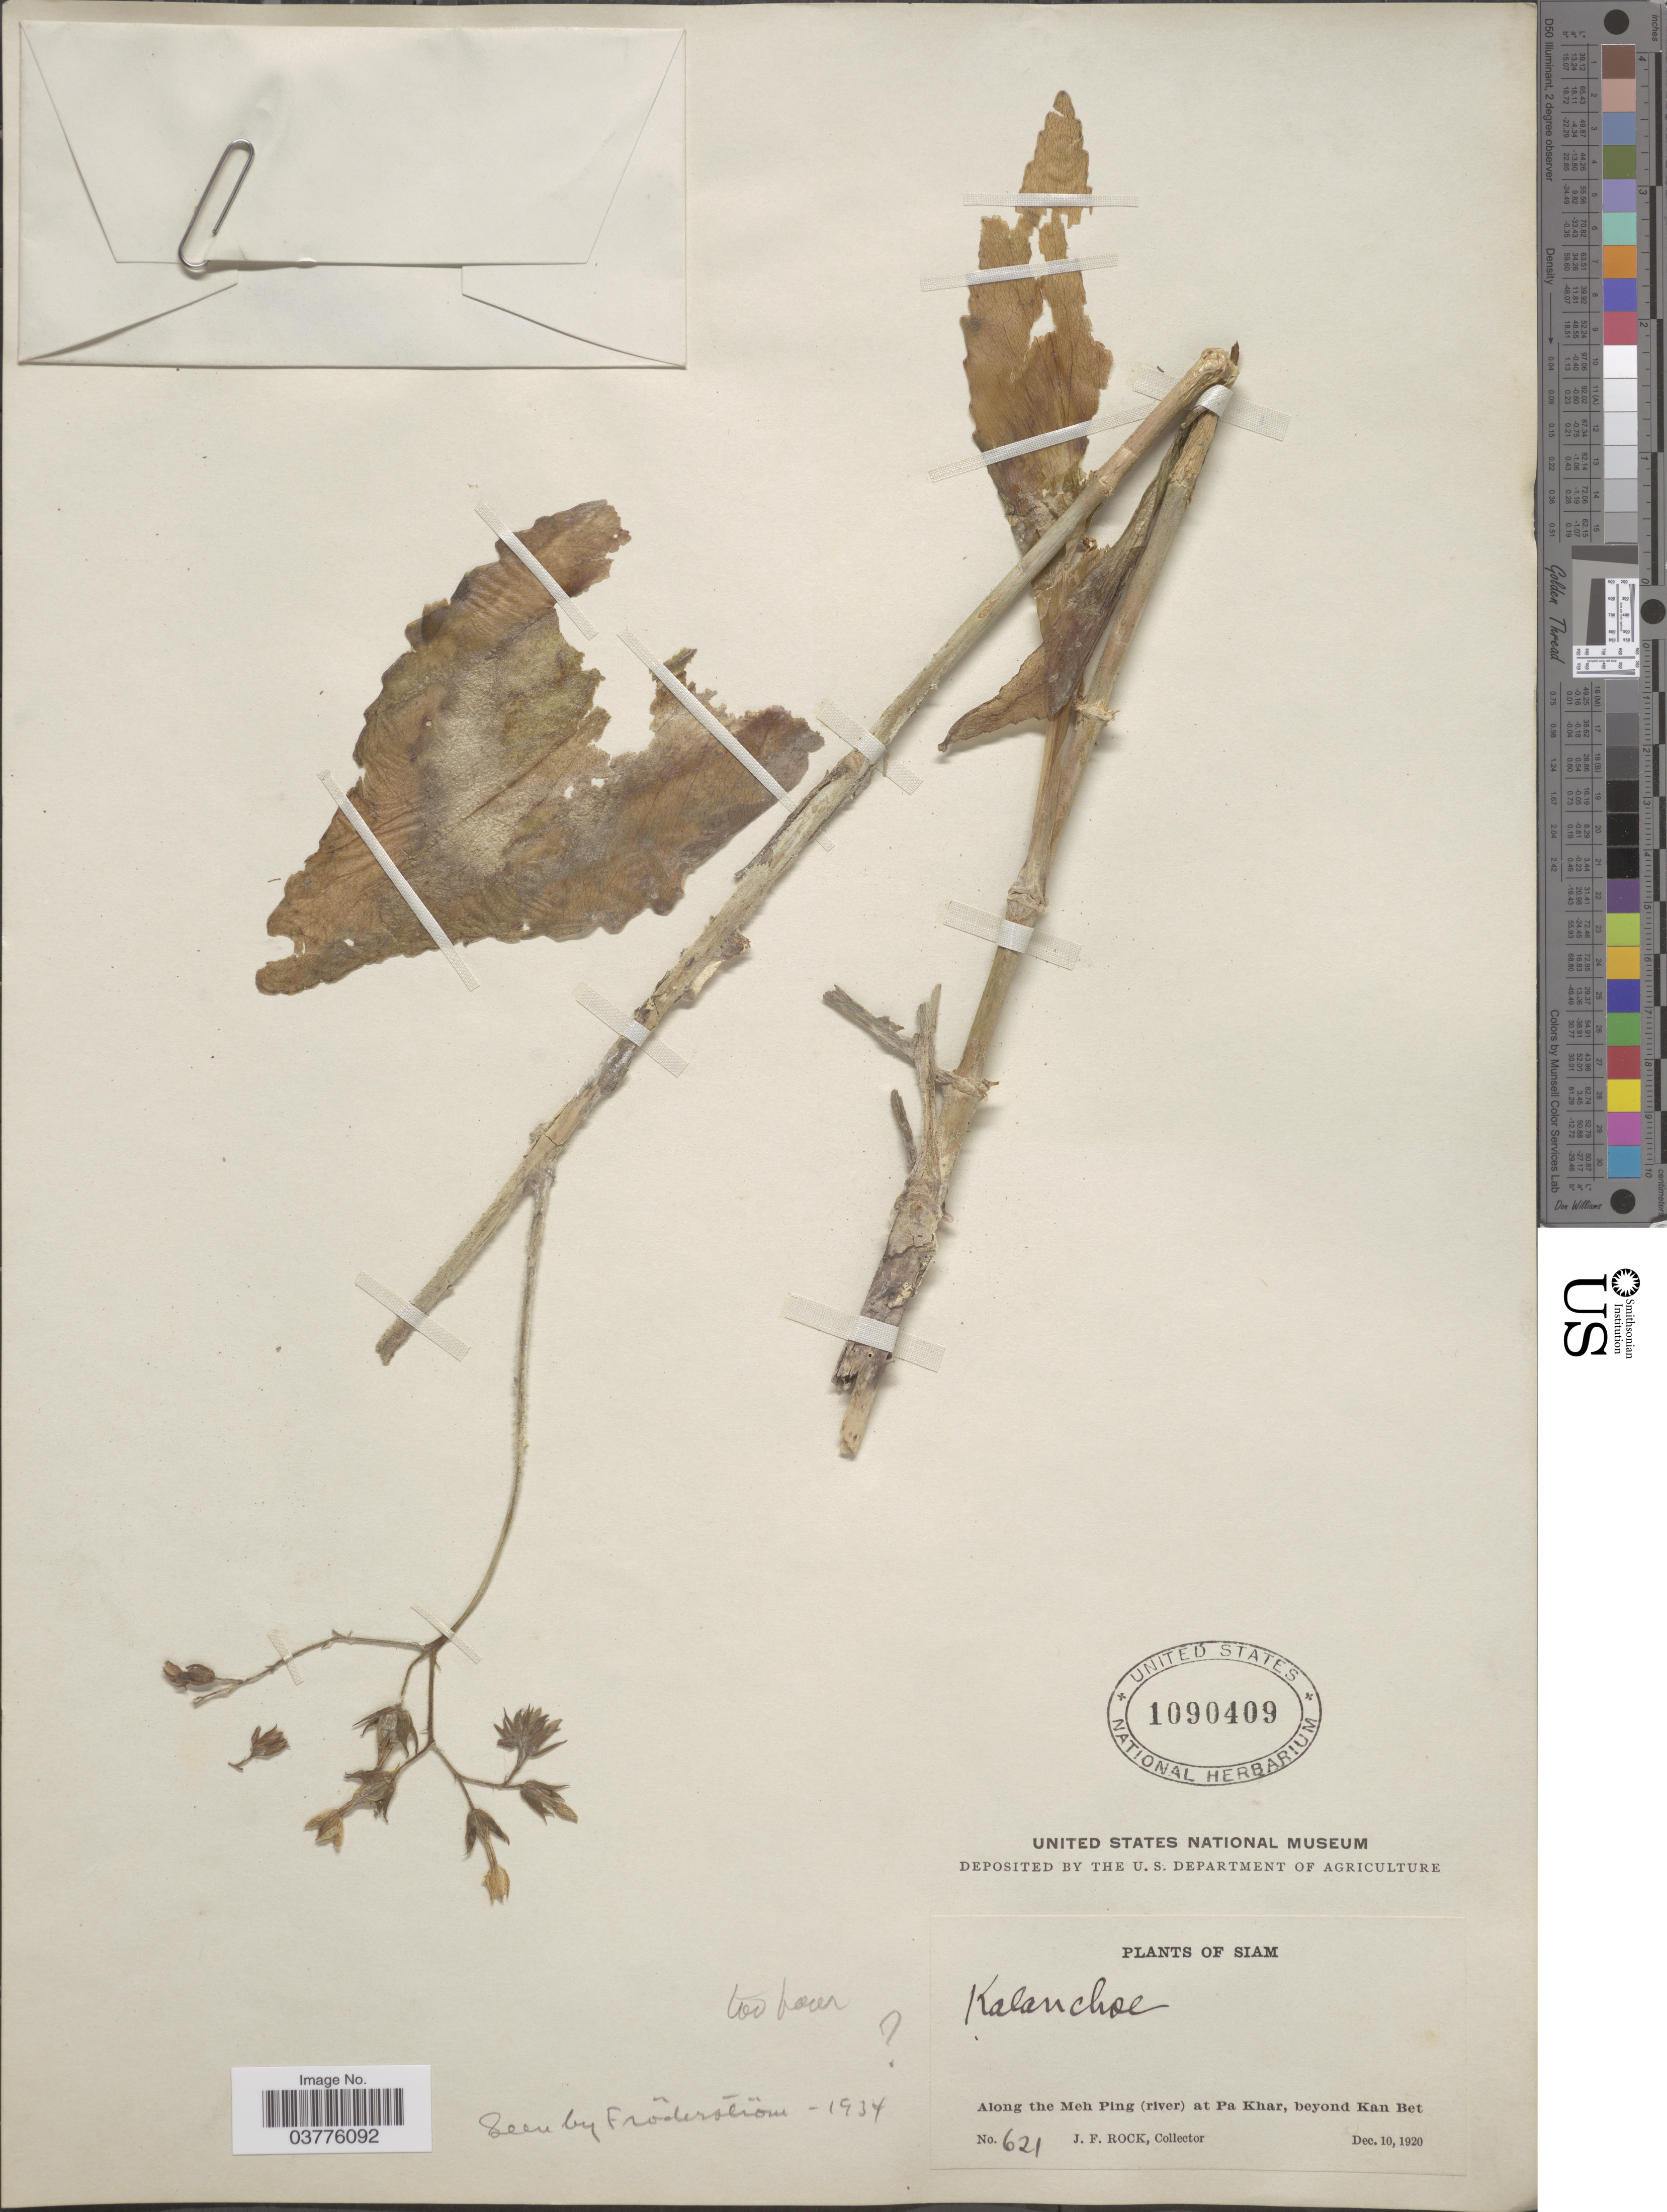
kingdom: Plantae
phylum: Tracheophyta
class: Magnoliopsida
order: Saxifragales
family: Crassulaceae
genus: Kalanchoe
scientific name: Kalanchoe sp.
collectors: J. Rock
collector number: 621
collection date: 1920-12-10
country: Thailand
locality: Siam. Along the Meh Ping (river) at Pa Khar, beyond Kan Bet.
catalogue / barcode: US 1090409